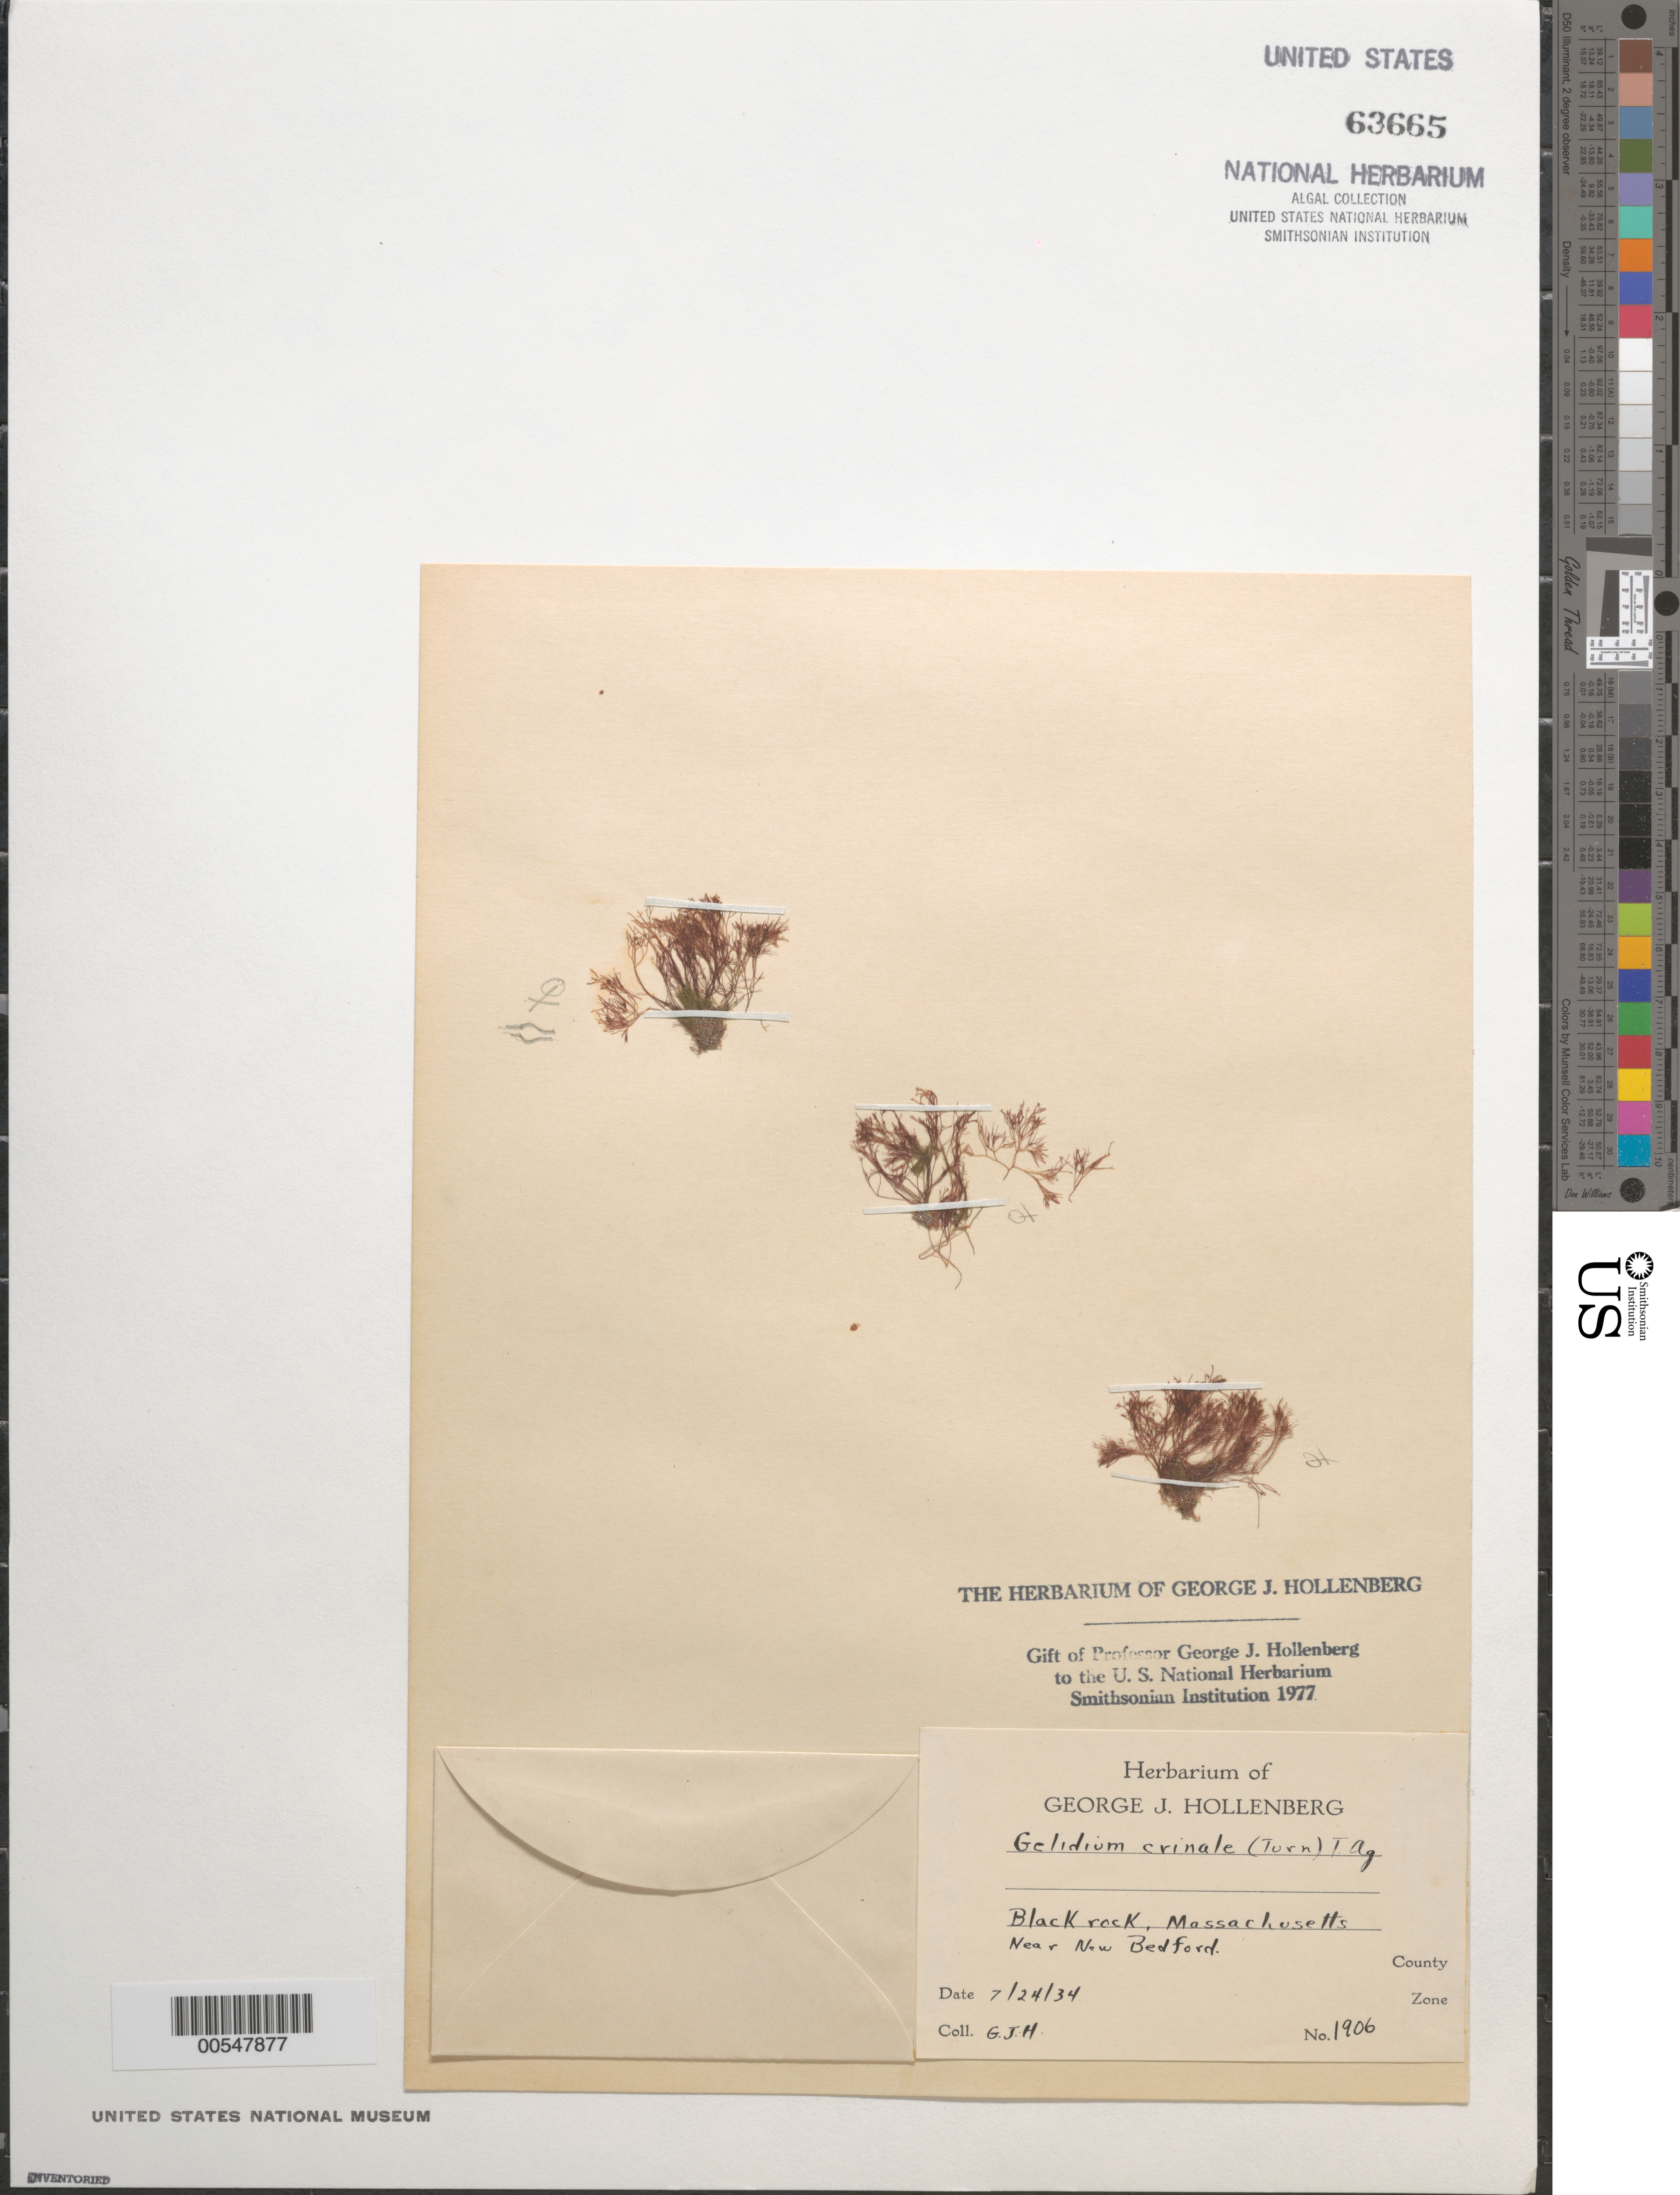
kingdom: Plantae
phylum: Rhodophyta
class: Florideophyceae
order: Gelidiales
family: Gelidiaceae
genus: Gelidium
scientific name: Gelidium crinale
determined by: Hollenberg, George J.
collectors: G. Hollenberg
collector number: GJH 1906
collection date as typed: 24 Jul 1934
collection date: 1934-07-24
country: United States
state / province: Massachusetts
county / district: Bristol County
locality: Black Rock, near New Bedford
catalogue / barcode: US 63665